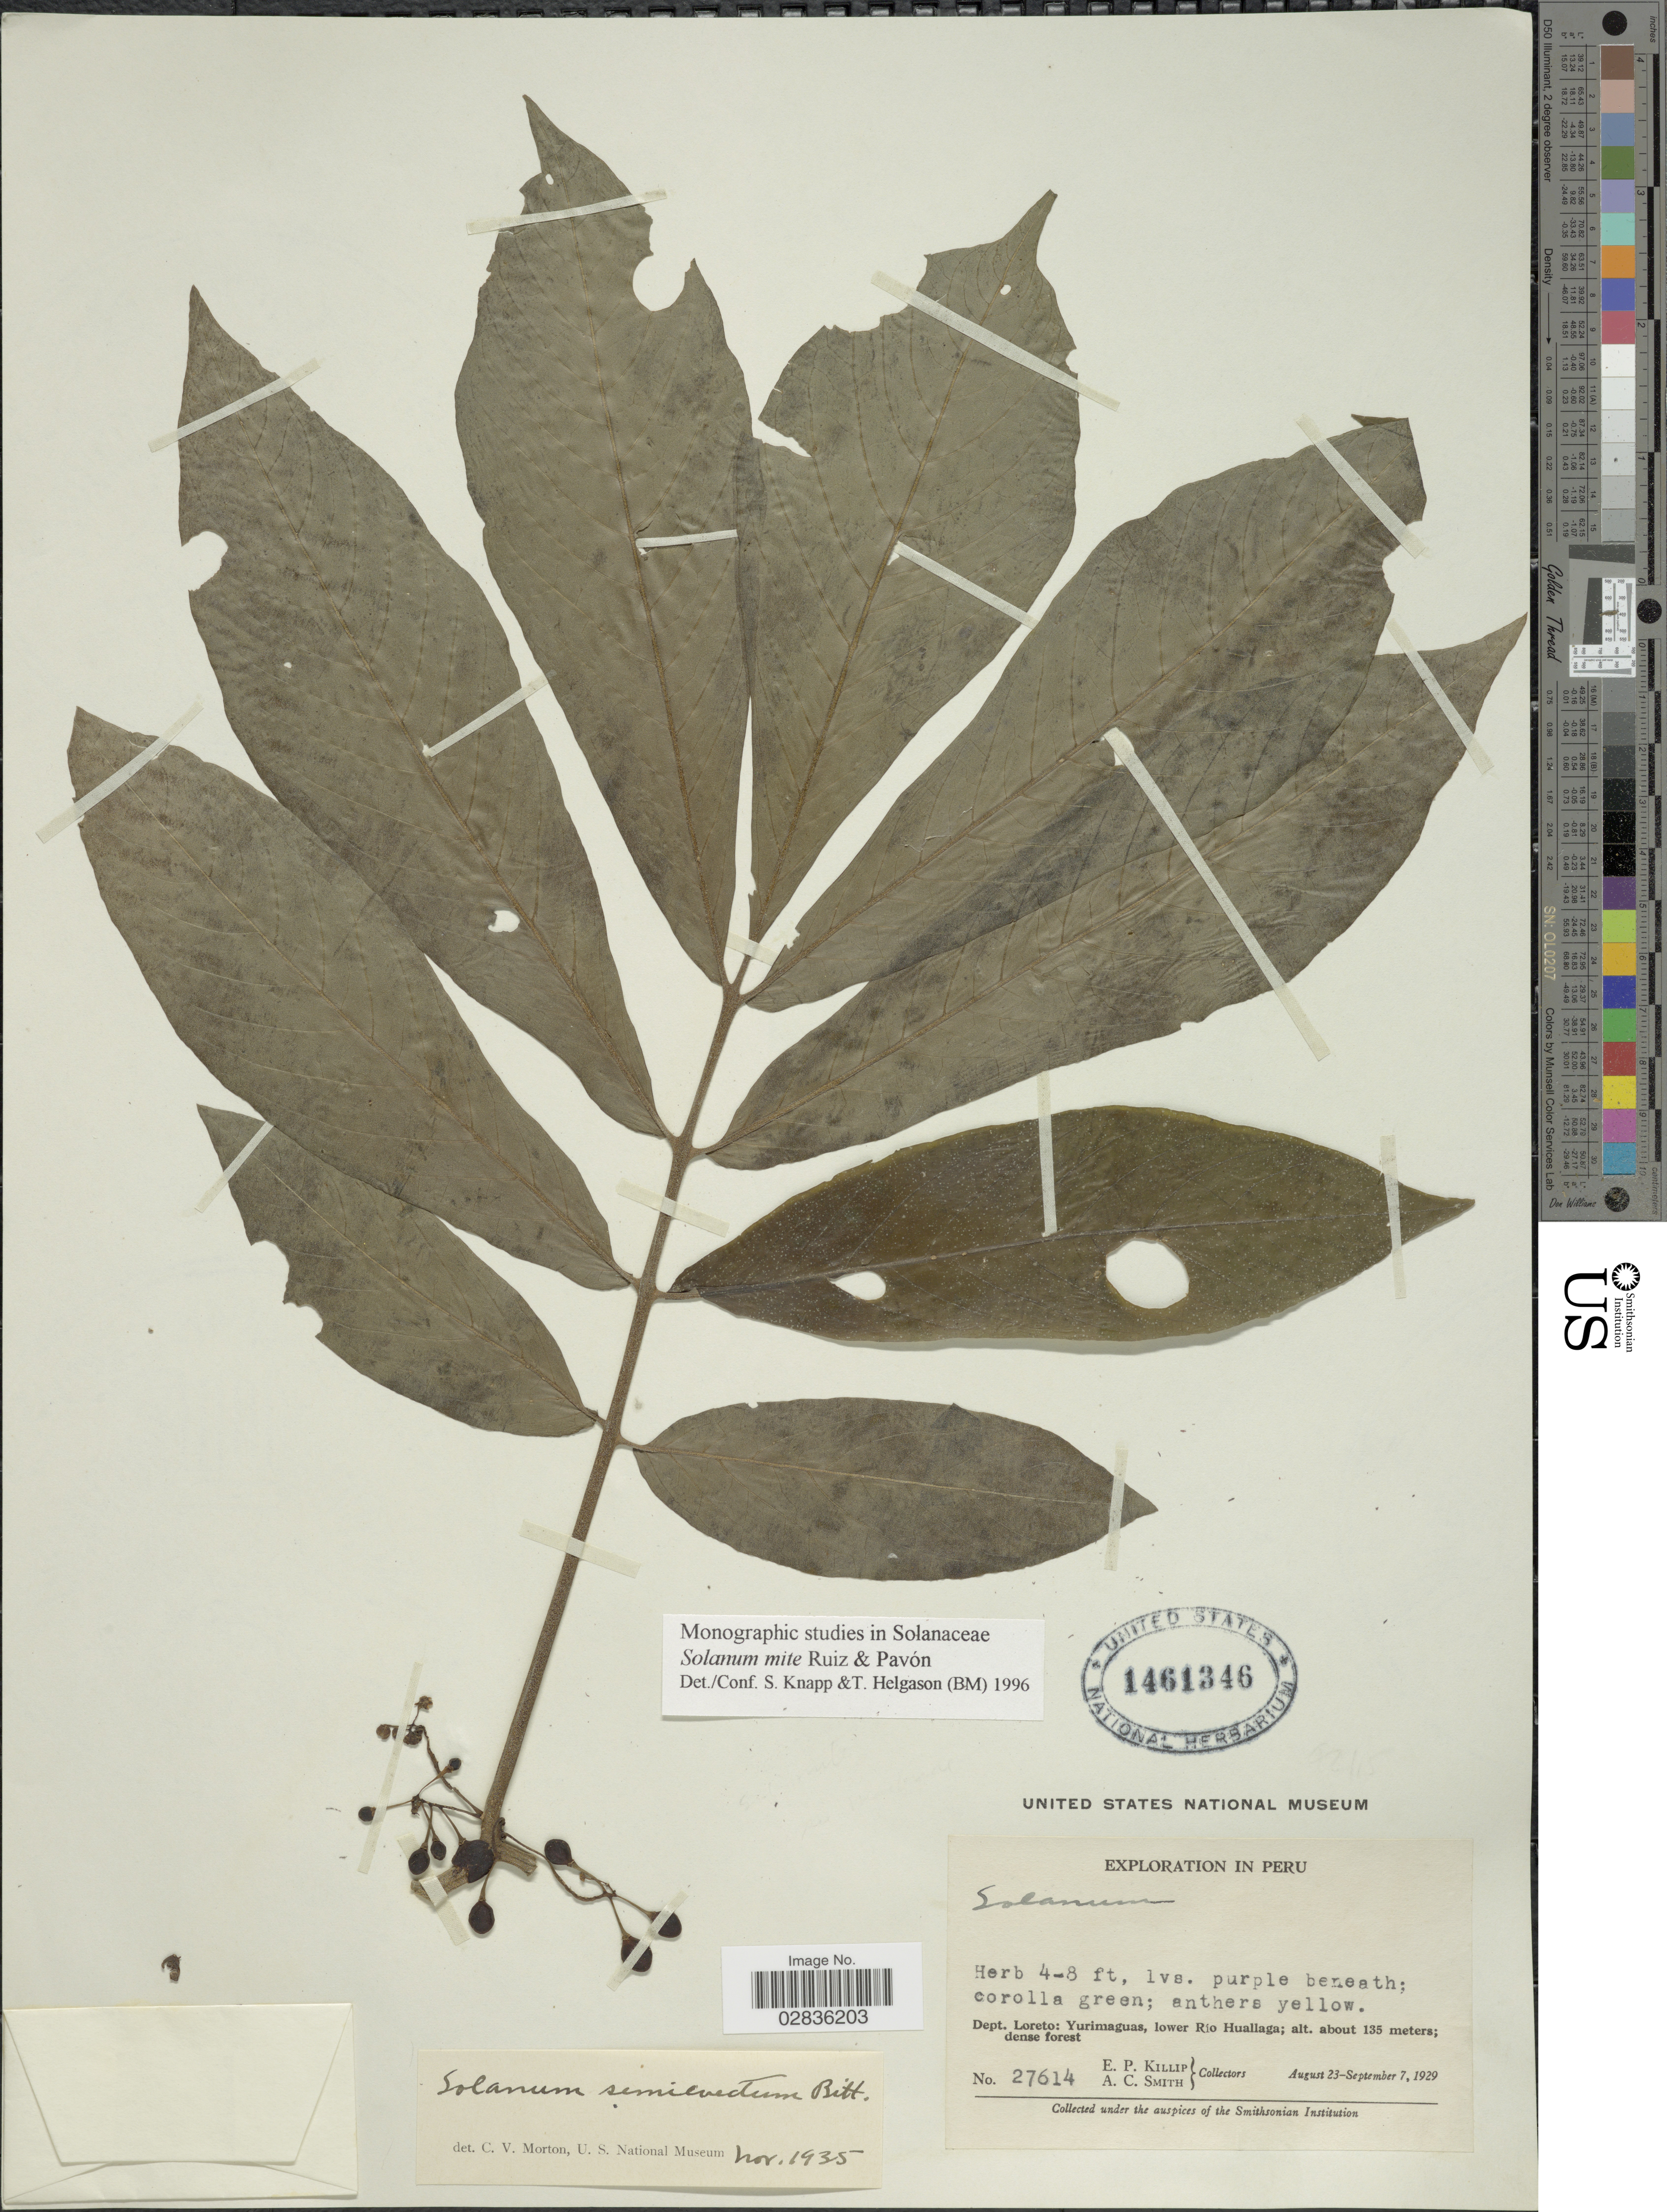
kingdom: Plantae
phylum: Tracheophyta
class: Magnoliopsida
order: Solanales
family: Solanaceae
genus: Solanum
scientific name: Solanum mite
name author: Ruiz & Pav.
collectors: E. P. Killip & A. C. Smith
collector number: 27614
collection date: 1929-08-23/1929-09-07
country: Peru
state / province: Loreto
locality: Dept. Loreto: Yurimaguas, lower Río Huallaga.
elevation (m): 135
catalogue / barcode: US 1461346